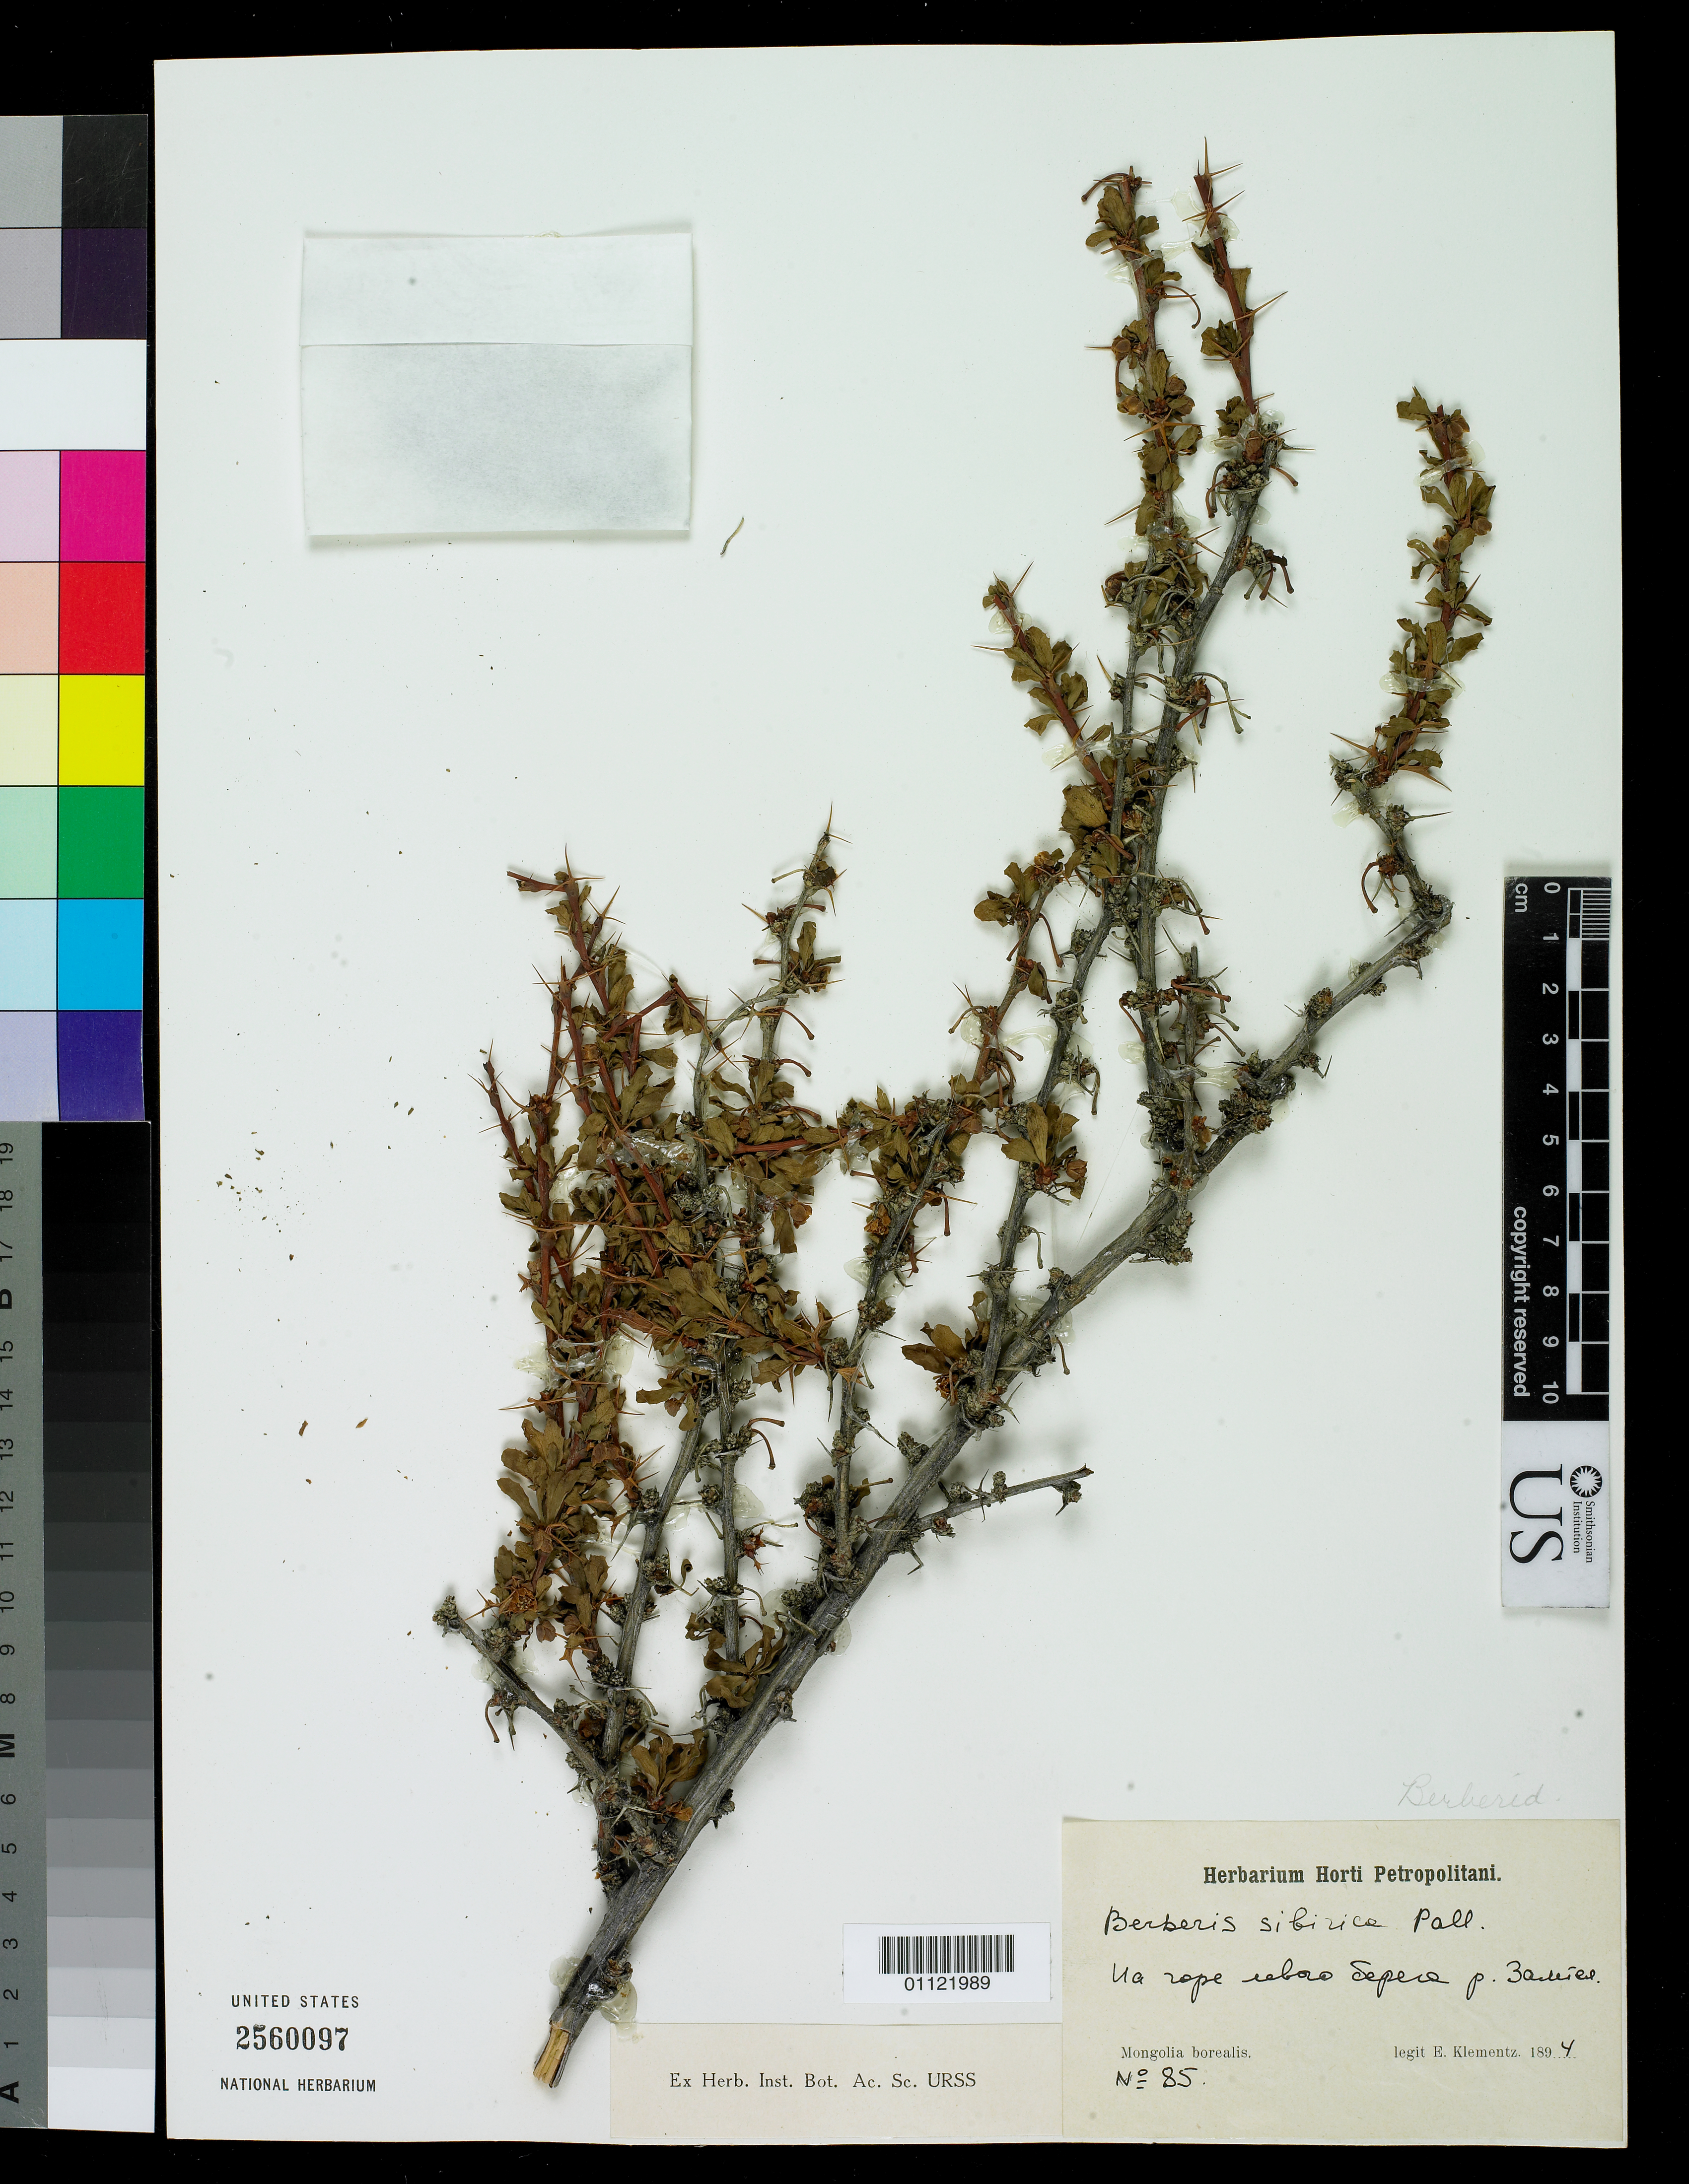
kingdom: Plantae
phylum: Tracheophyta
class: Magnoliopsida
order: Ranunculales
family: Berberidaceae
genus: Berberis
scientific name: Berberis sibirica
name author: Pall.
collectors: E. Klementz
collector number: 85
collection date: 1894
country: Mongolia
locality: Sepere, p. Zaskies (sp.?)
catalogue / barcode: US 2560097